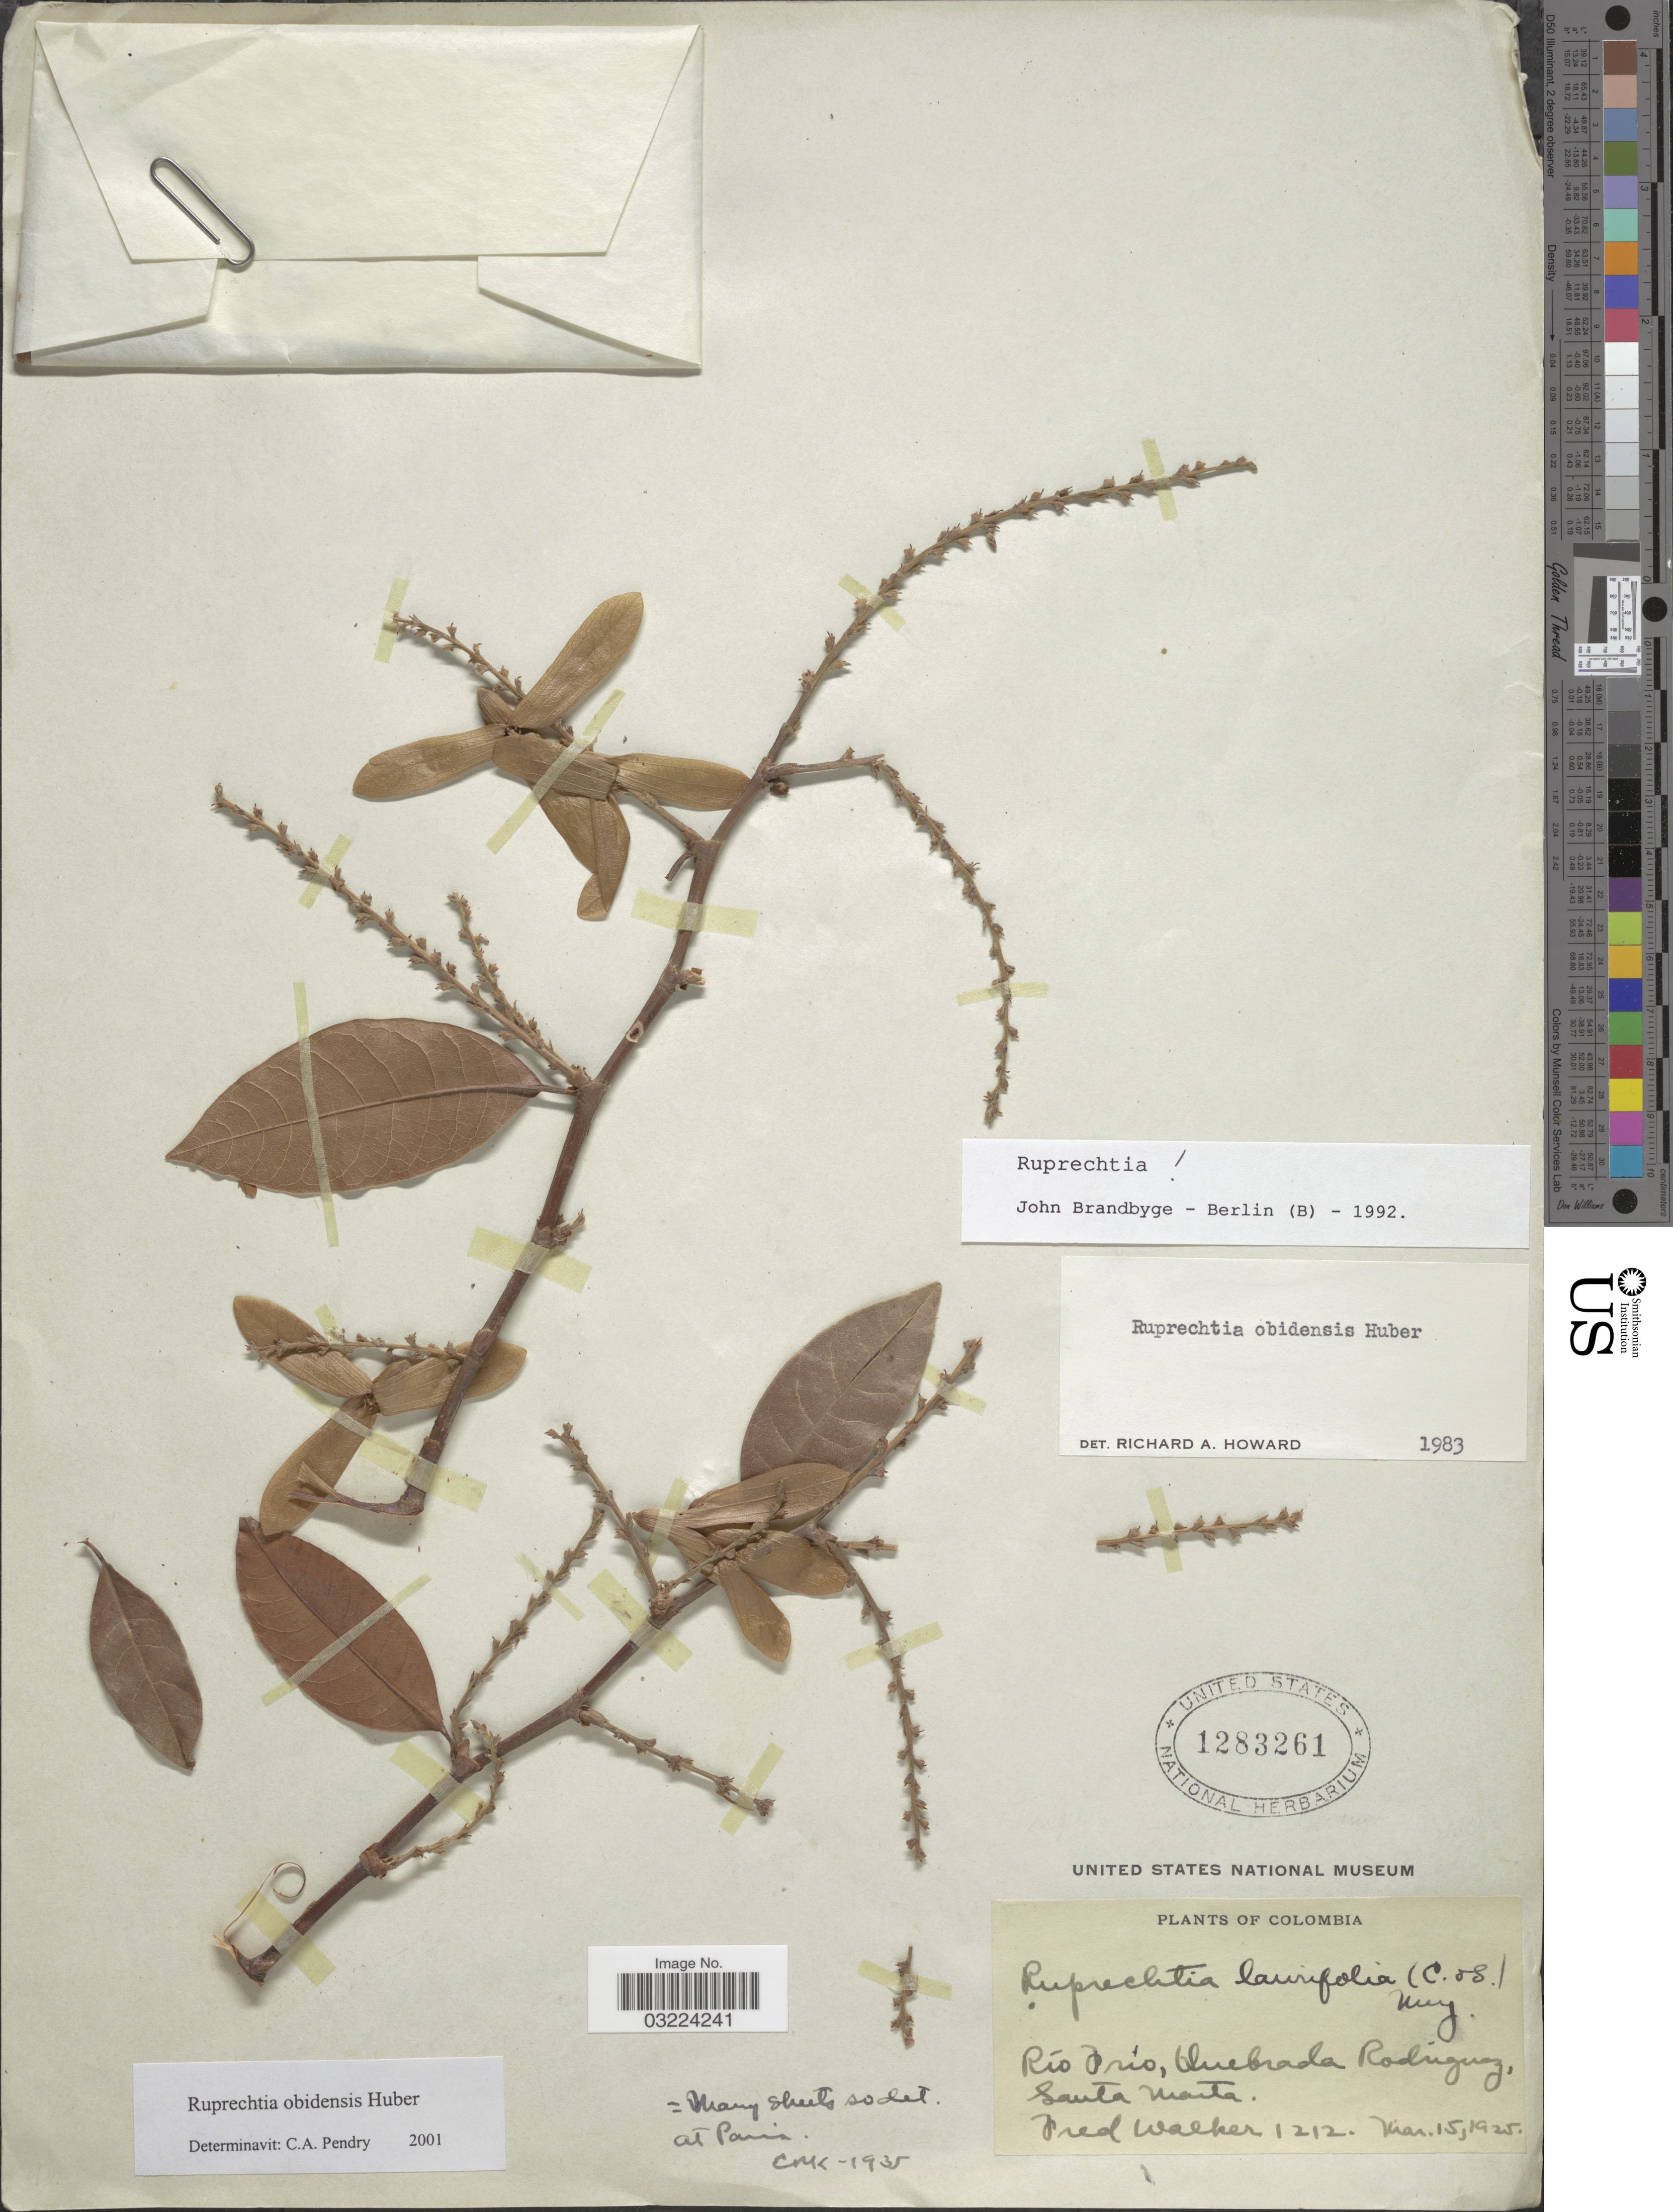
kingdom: Plantae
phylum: Tracheophyta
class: Magnoliopsida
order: Caryophyllales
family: Polygonaceae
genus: Magoniella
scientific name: Magoniella obidensis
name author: (Huber) Adr. Sanchez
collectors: F. Walker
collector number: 1212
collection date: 1925-03-15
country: Colombia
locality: Río Frío, Quebrada Rodriguez, Santa Marta.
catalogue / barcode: US 1283261